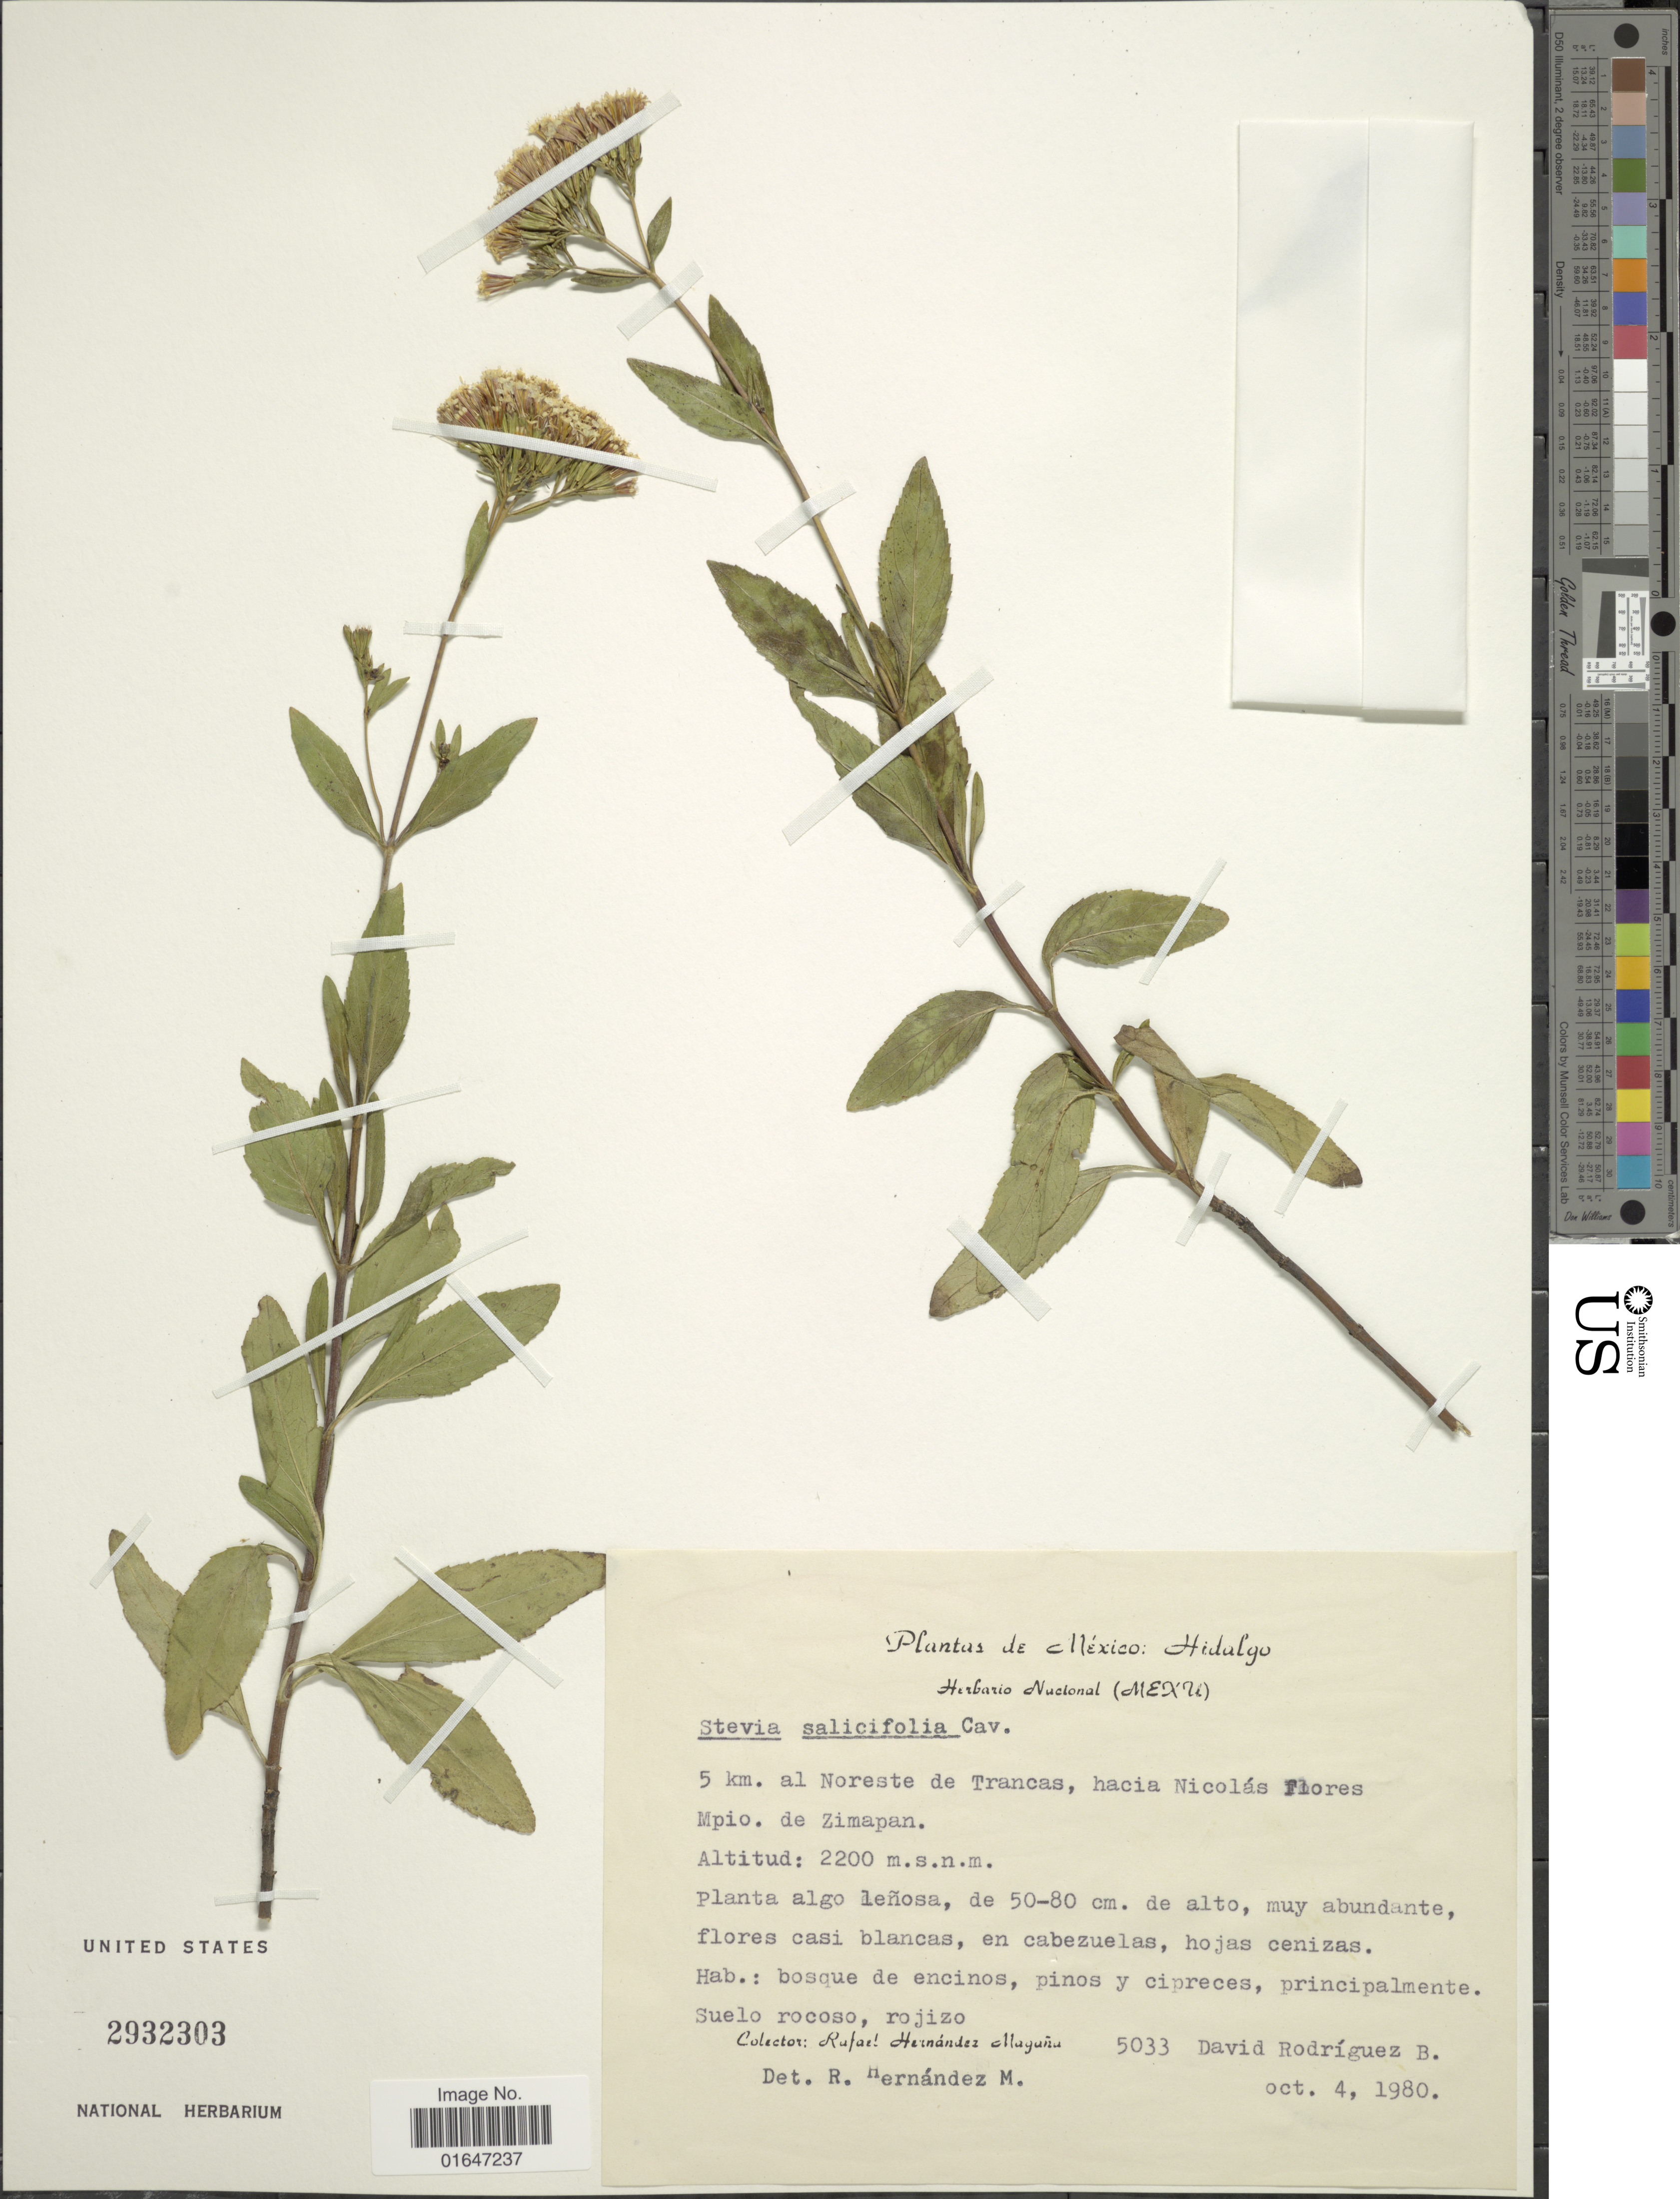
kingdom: Plantae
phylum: Tracheophyta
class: Magnoliopsida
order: Asterales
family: Asteraceae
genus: Stevia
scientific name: Stevia salicifolia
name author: Cav.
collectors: R. Hernández-M. & D. Rodríguez B.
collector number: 5033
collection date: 1980-10-04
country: Mexico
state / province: Hidalgo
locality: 5 km al Noreste de Transcas, hacia Nicolas flores Mpio. de Zimapan.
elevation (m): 2200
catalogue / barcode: US 2932303